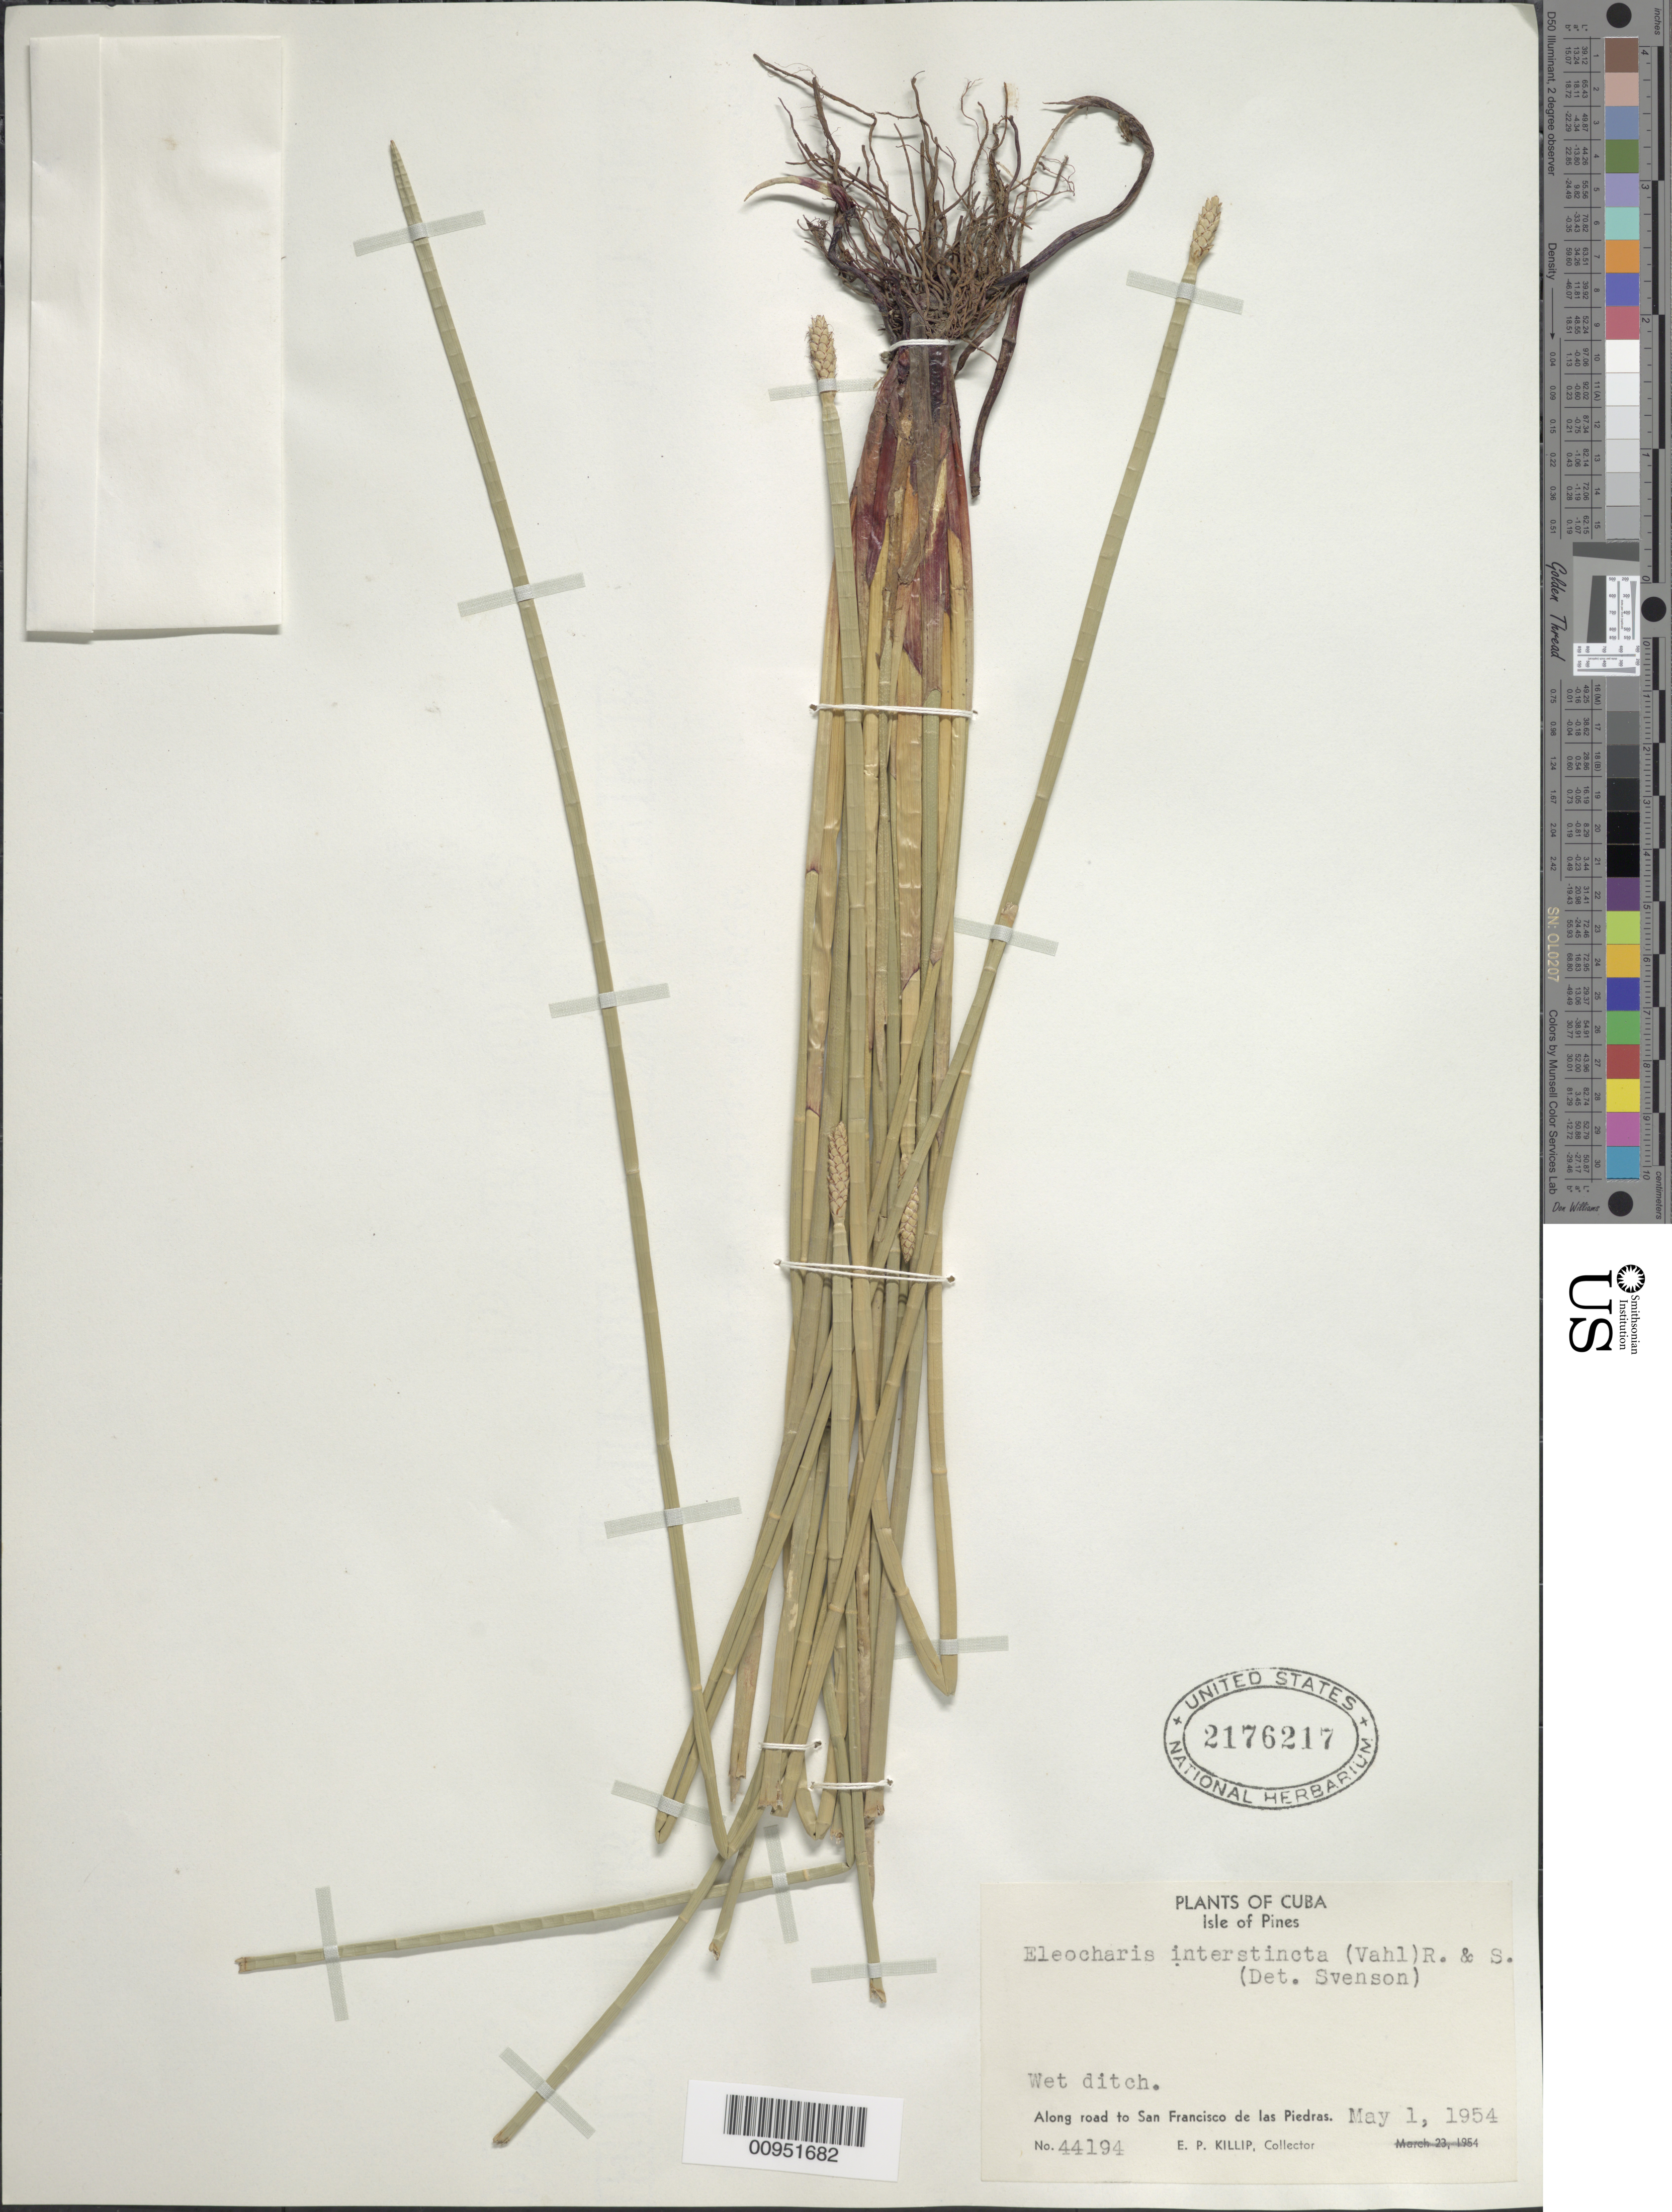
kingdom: Plantae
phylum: Tracheophyta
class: Liliopsida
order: Poales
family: Cyperaceae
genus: Eleocharis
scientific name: Eleocharis interstincta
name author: (Vahl) Roem. & Schult.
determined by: Svenson, H. K.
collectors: E. P. Killip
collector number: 44194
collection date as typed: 01 May 1954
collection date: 1954-05-01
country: Cuba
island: Isla de la Juventud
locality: Isle of Pines, Along road to San Francisco de las Piedras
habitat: Wet ditch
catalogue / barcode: US 2176217